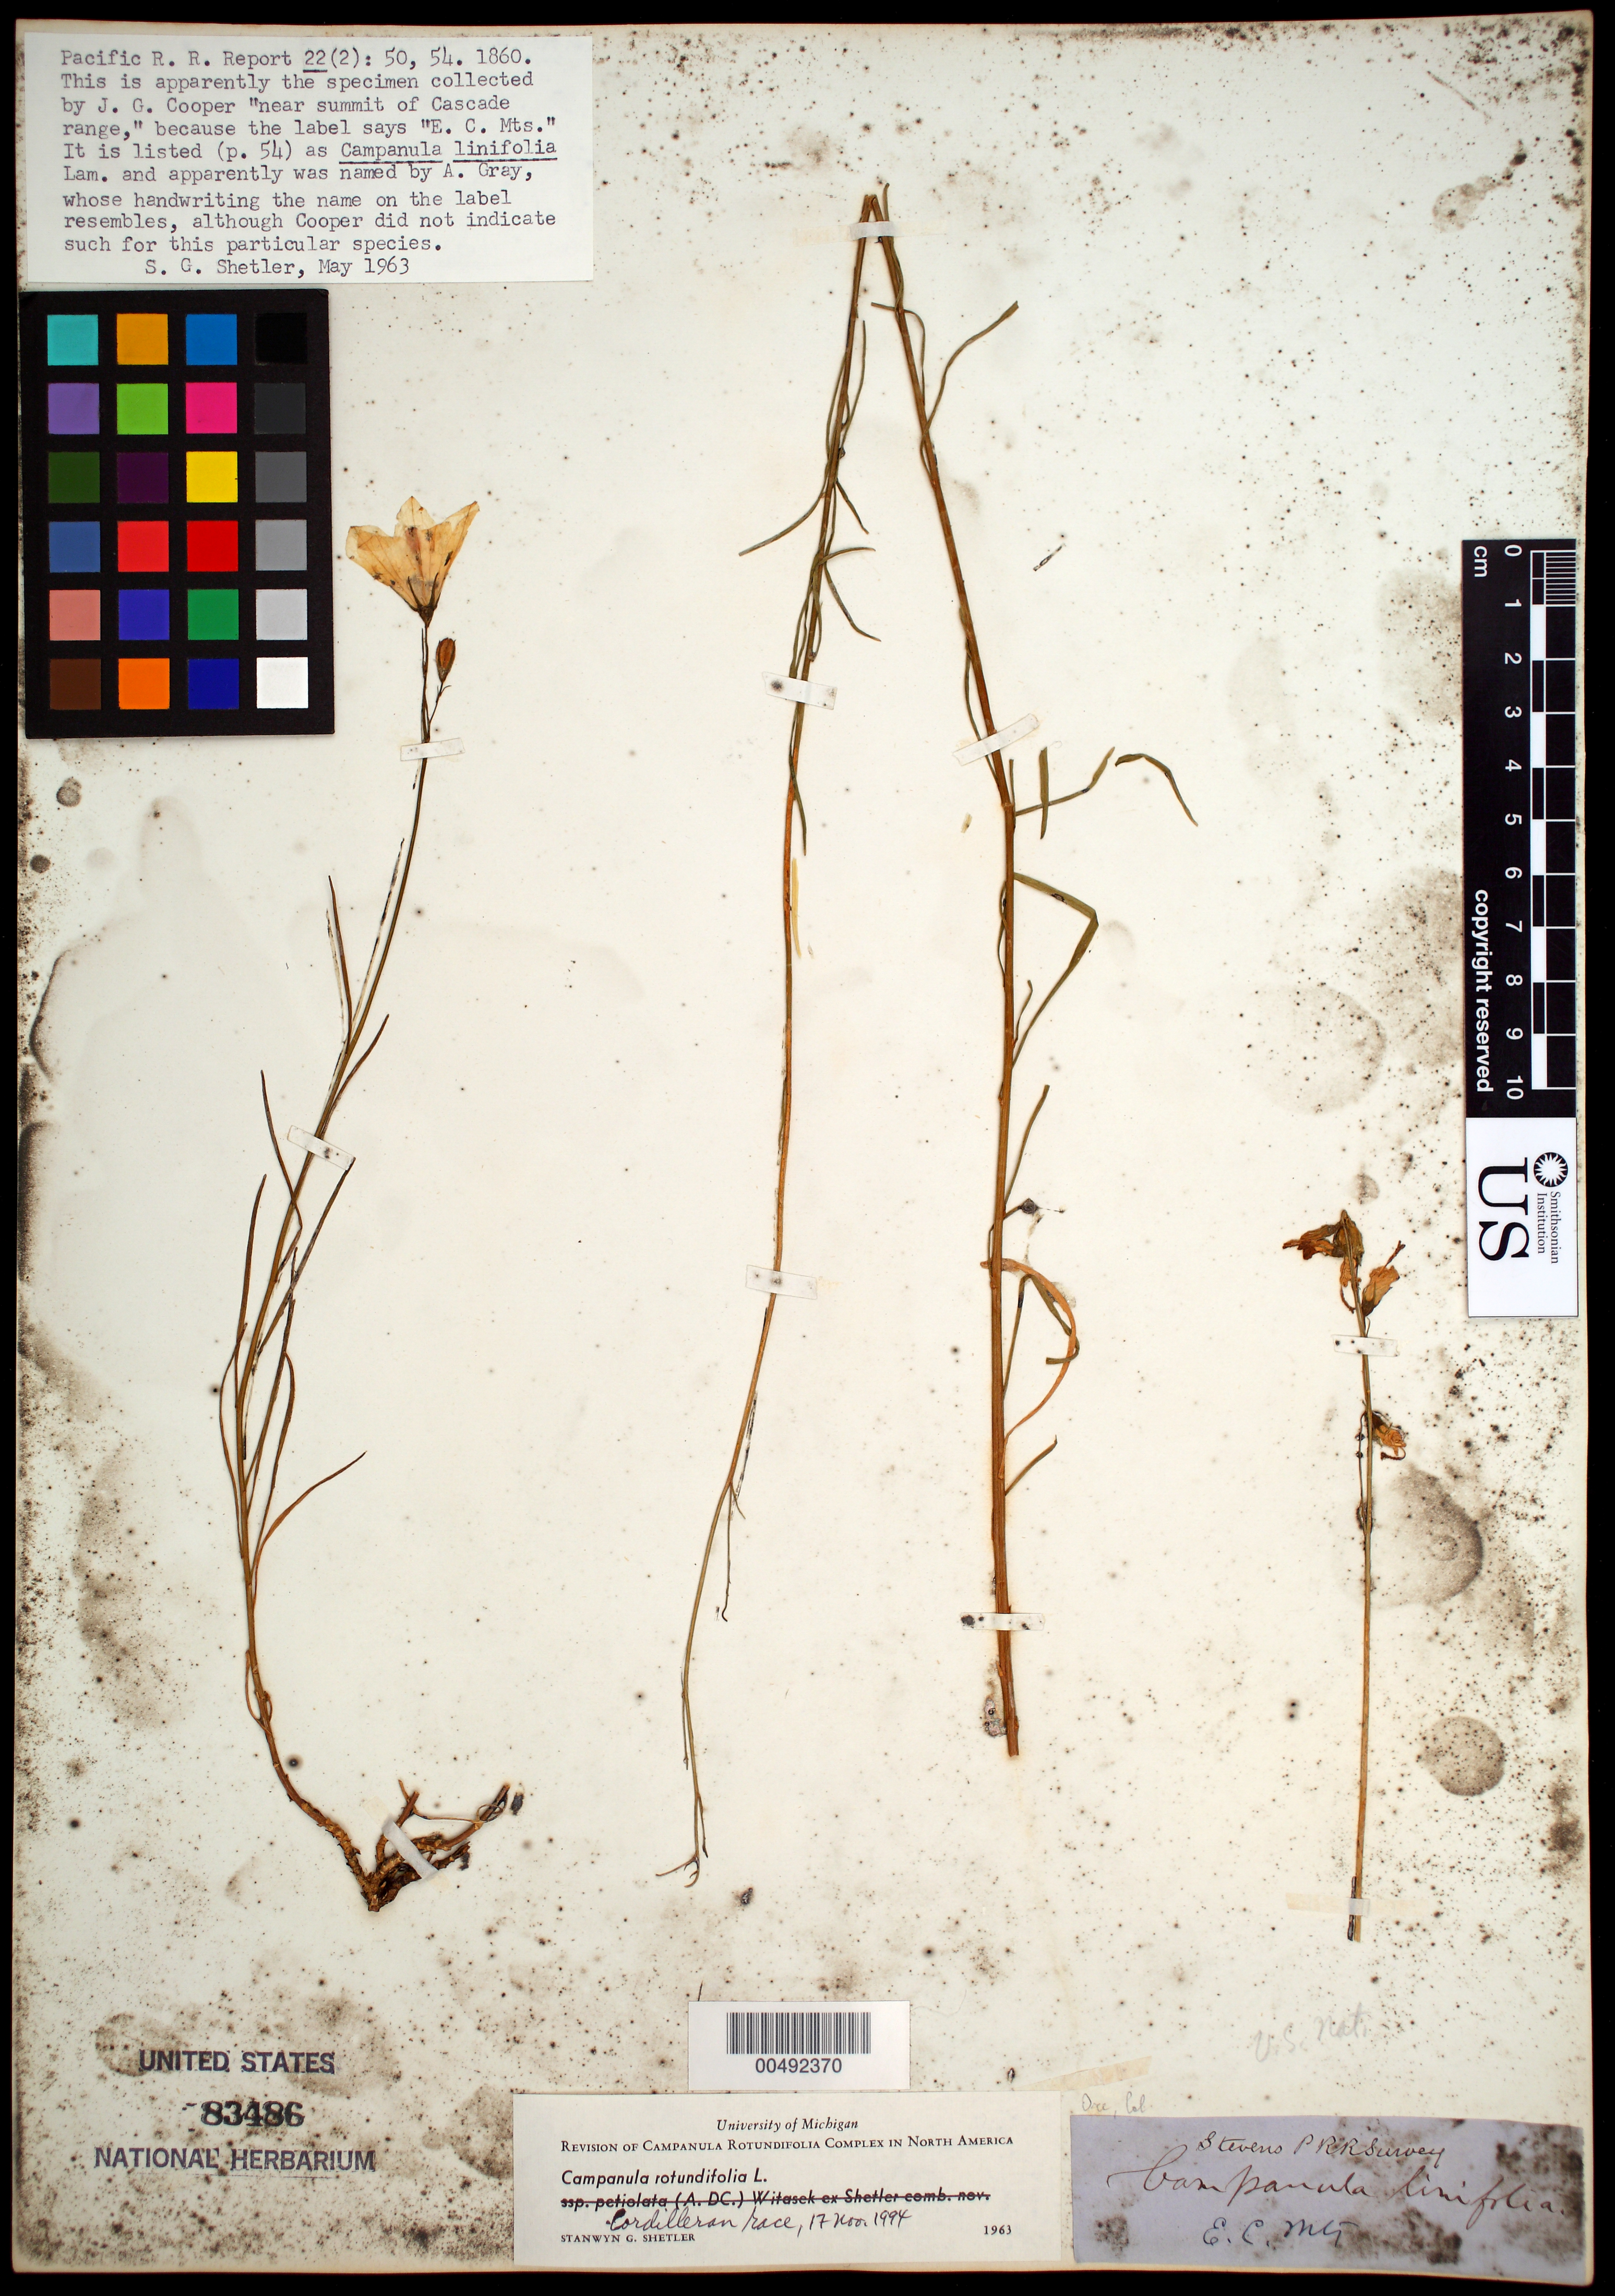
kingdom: Plantae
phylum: Tracheophyta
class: Magnoliopsida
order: Asterales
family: Campanulaceae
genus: Campanula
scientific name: Campanula rotundifolia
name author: L.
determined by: Shetler, Stanwyn G., (US), NMNH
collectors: J. G. Cooper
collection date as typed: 1860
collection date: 1860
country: United States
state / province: Washington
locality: E.C. Mts., [probably near the summit of Cascade range, acc. to Shetler 1963]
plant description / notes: "Pacific R,.R. Report (22): 50, 54. 1860. This is apparently the specimen collected by J.G. Cooper "near summit of Cascade range," because the label says "E.C. Mts." It is listed (p. 54) as Campanula linifolia Lam. and apparently was named by A. Gray, whose handwriting the name on the label resembles, although Cooper did not indicate such for this particular species. S.G. Shetler, May 1963"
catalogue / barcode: US 83486